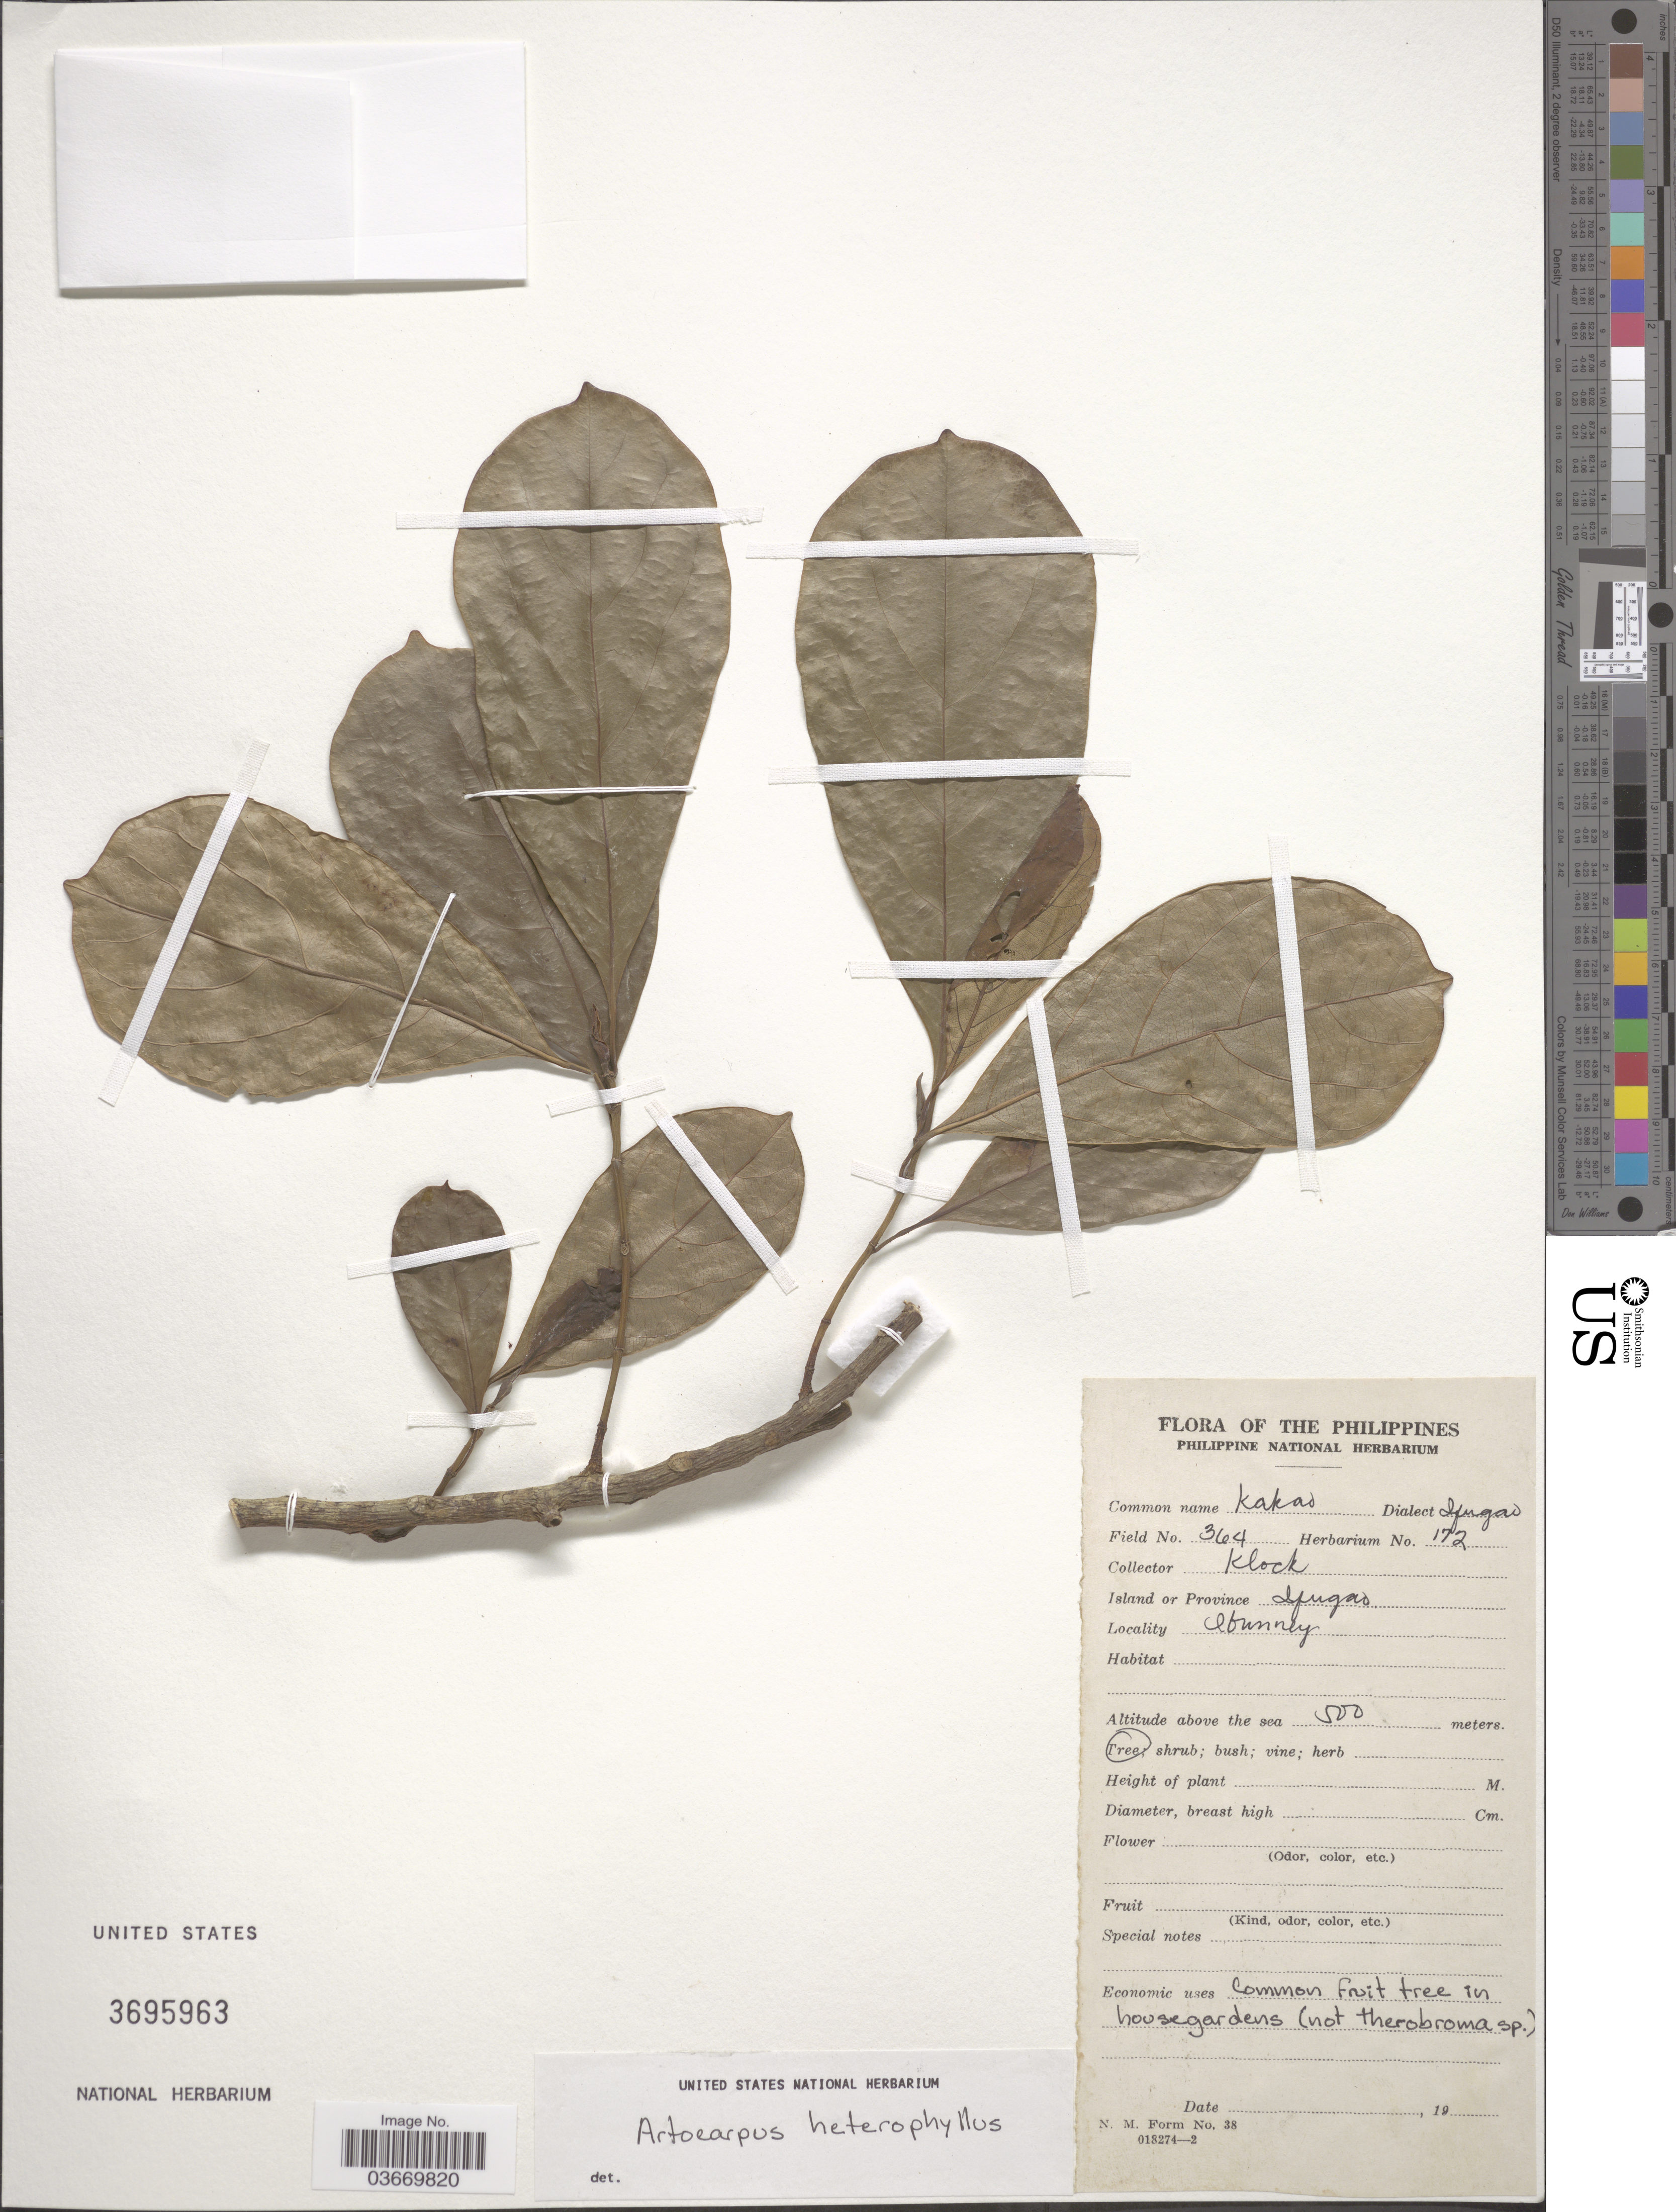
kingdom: Plantae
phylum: Tracheophyta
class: Magnoliopsida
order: Rosales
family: Moraceae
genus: Artocarpus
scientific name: Artocarpus heterophyllus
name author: Lam.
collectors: Klock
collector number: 364/172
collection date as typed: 19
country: Philippines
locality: Island or Province Ifugao. Ibunney.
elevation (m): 500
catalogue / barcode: US 3695963